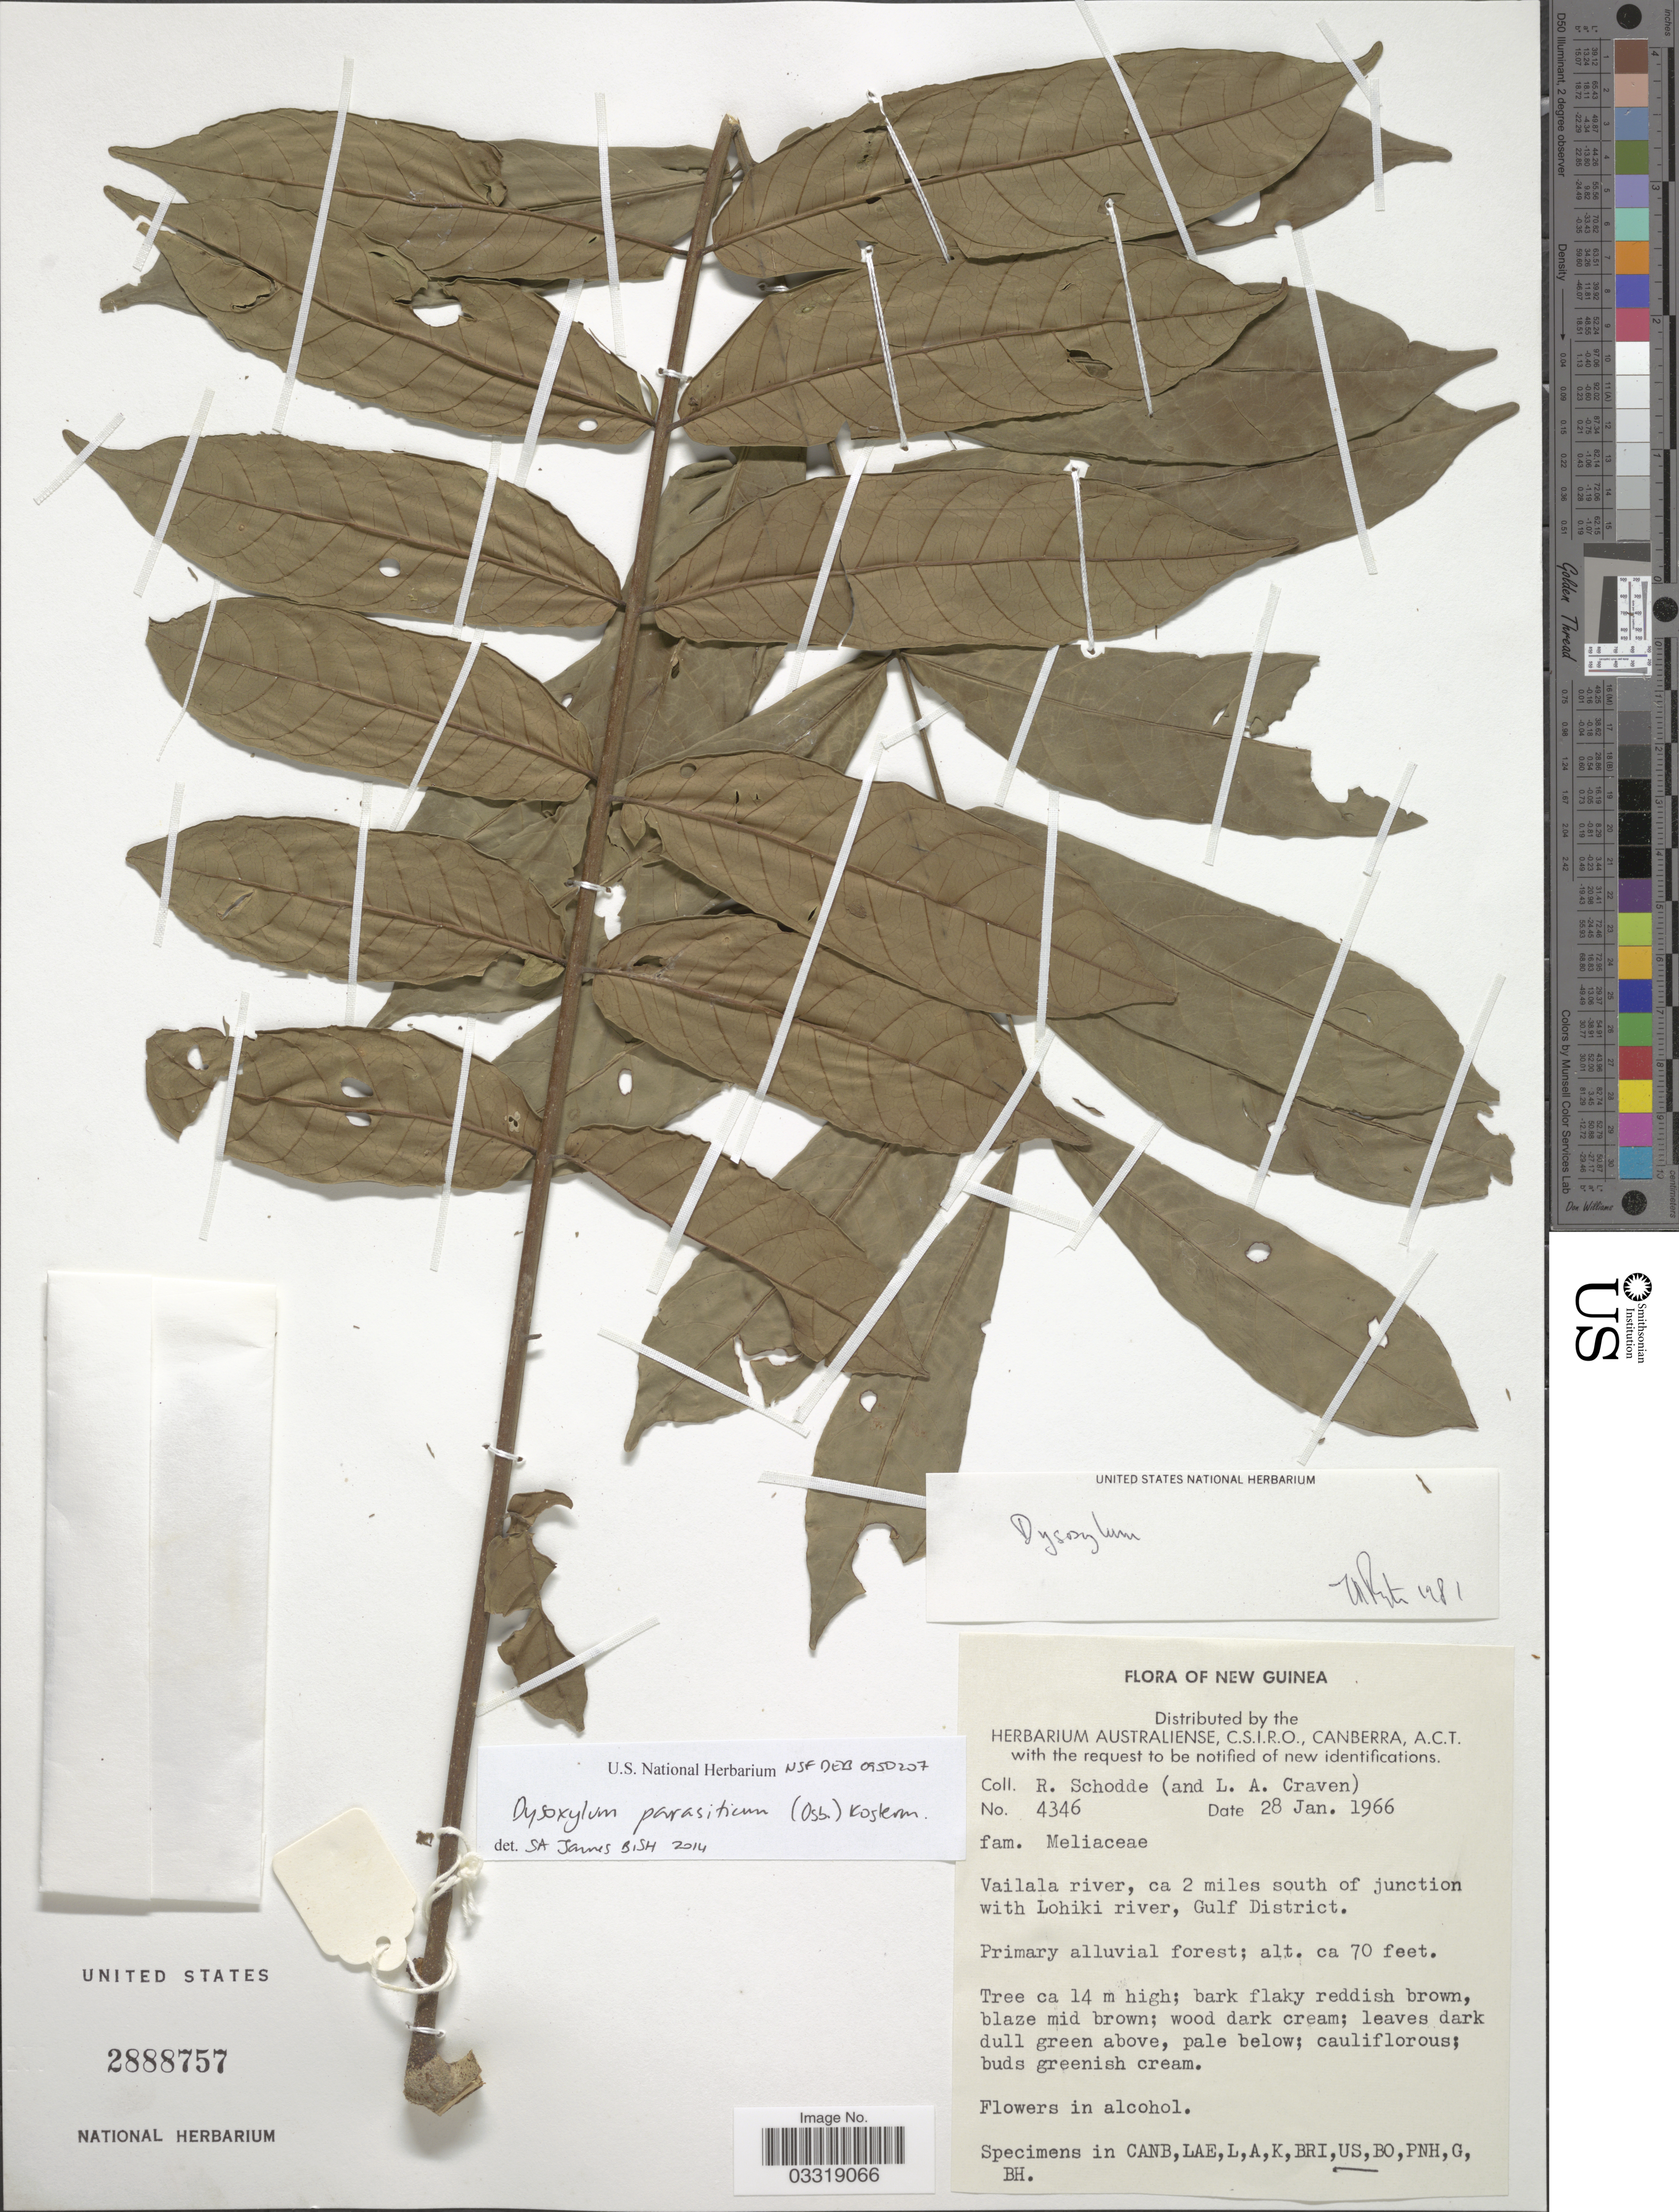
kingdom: Plantae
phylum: Tracheophyta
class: Magnoliopsida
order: Sapindales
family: Meliaceae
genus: Epicharis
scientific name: Epicharis parasitica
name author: (Osbeck) Mabb.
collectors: R. Schodde & L. A. Craven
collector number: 4346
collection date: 1966-01-28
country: Papua New Guinea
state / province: Gulf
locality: New Guinea. Vailala river, ca 2 miles south of junction with Lohiki river, Gulf District.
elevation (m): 21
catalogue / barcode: US 2888757